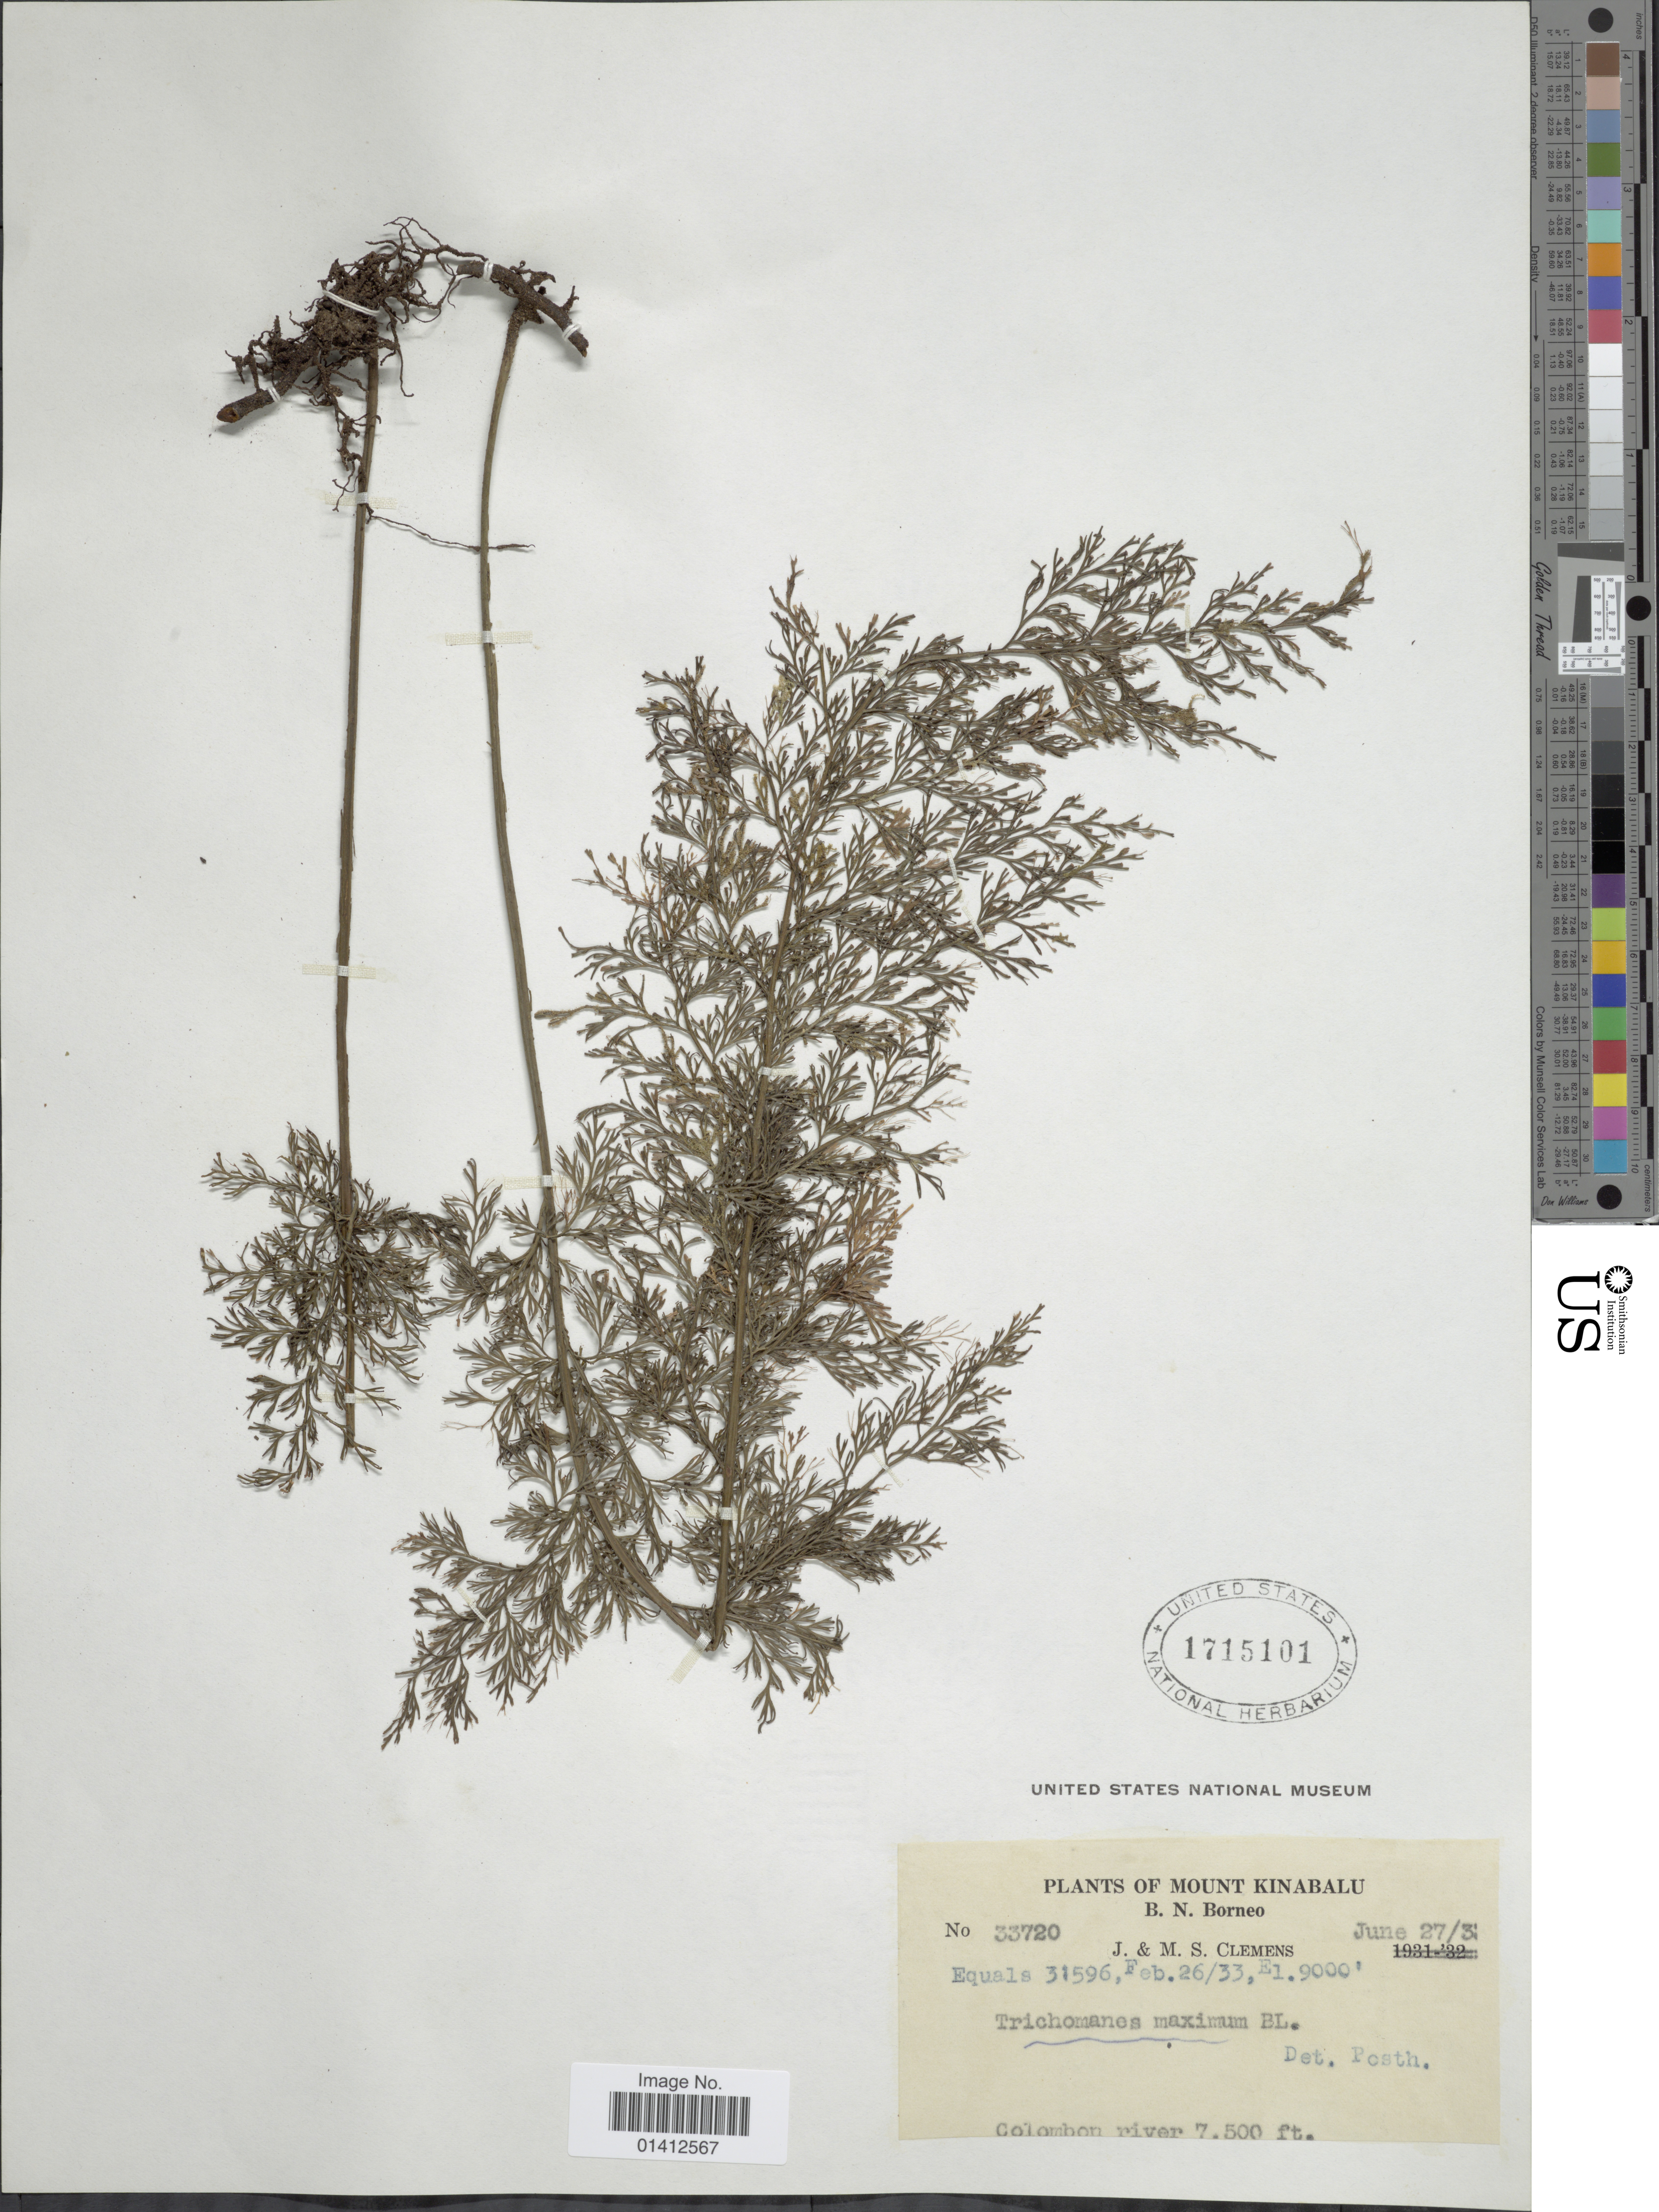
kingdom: Plantae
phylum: Tracheophyta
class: Polypodiopsida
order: Hymenophyllales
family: Hymenophyllaceae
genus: Vandenboschia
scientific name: Vandenboschia maxima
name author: (Blume) Copel.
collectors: J. Clemens & M. S. Clemens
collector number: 33720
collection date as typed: Transcribed d/m/y: 26/2/33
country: Malaysia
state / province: Sabah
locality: Mounrt Kinabalu, B.N.Borneo, Colombon River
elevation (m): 2286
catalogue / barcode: US 1715101